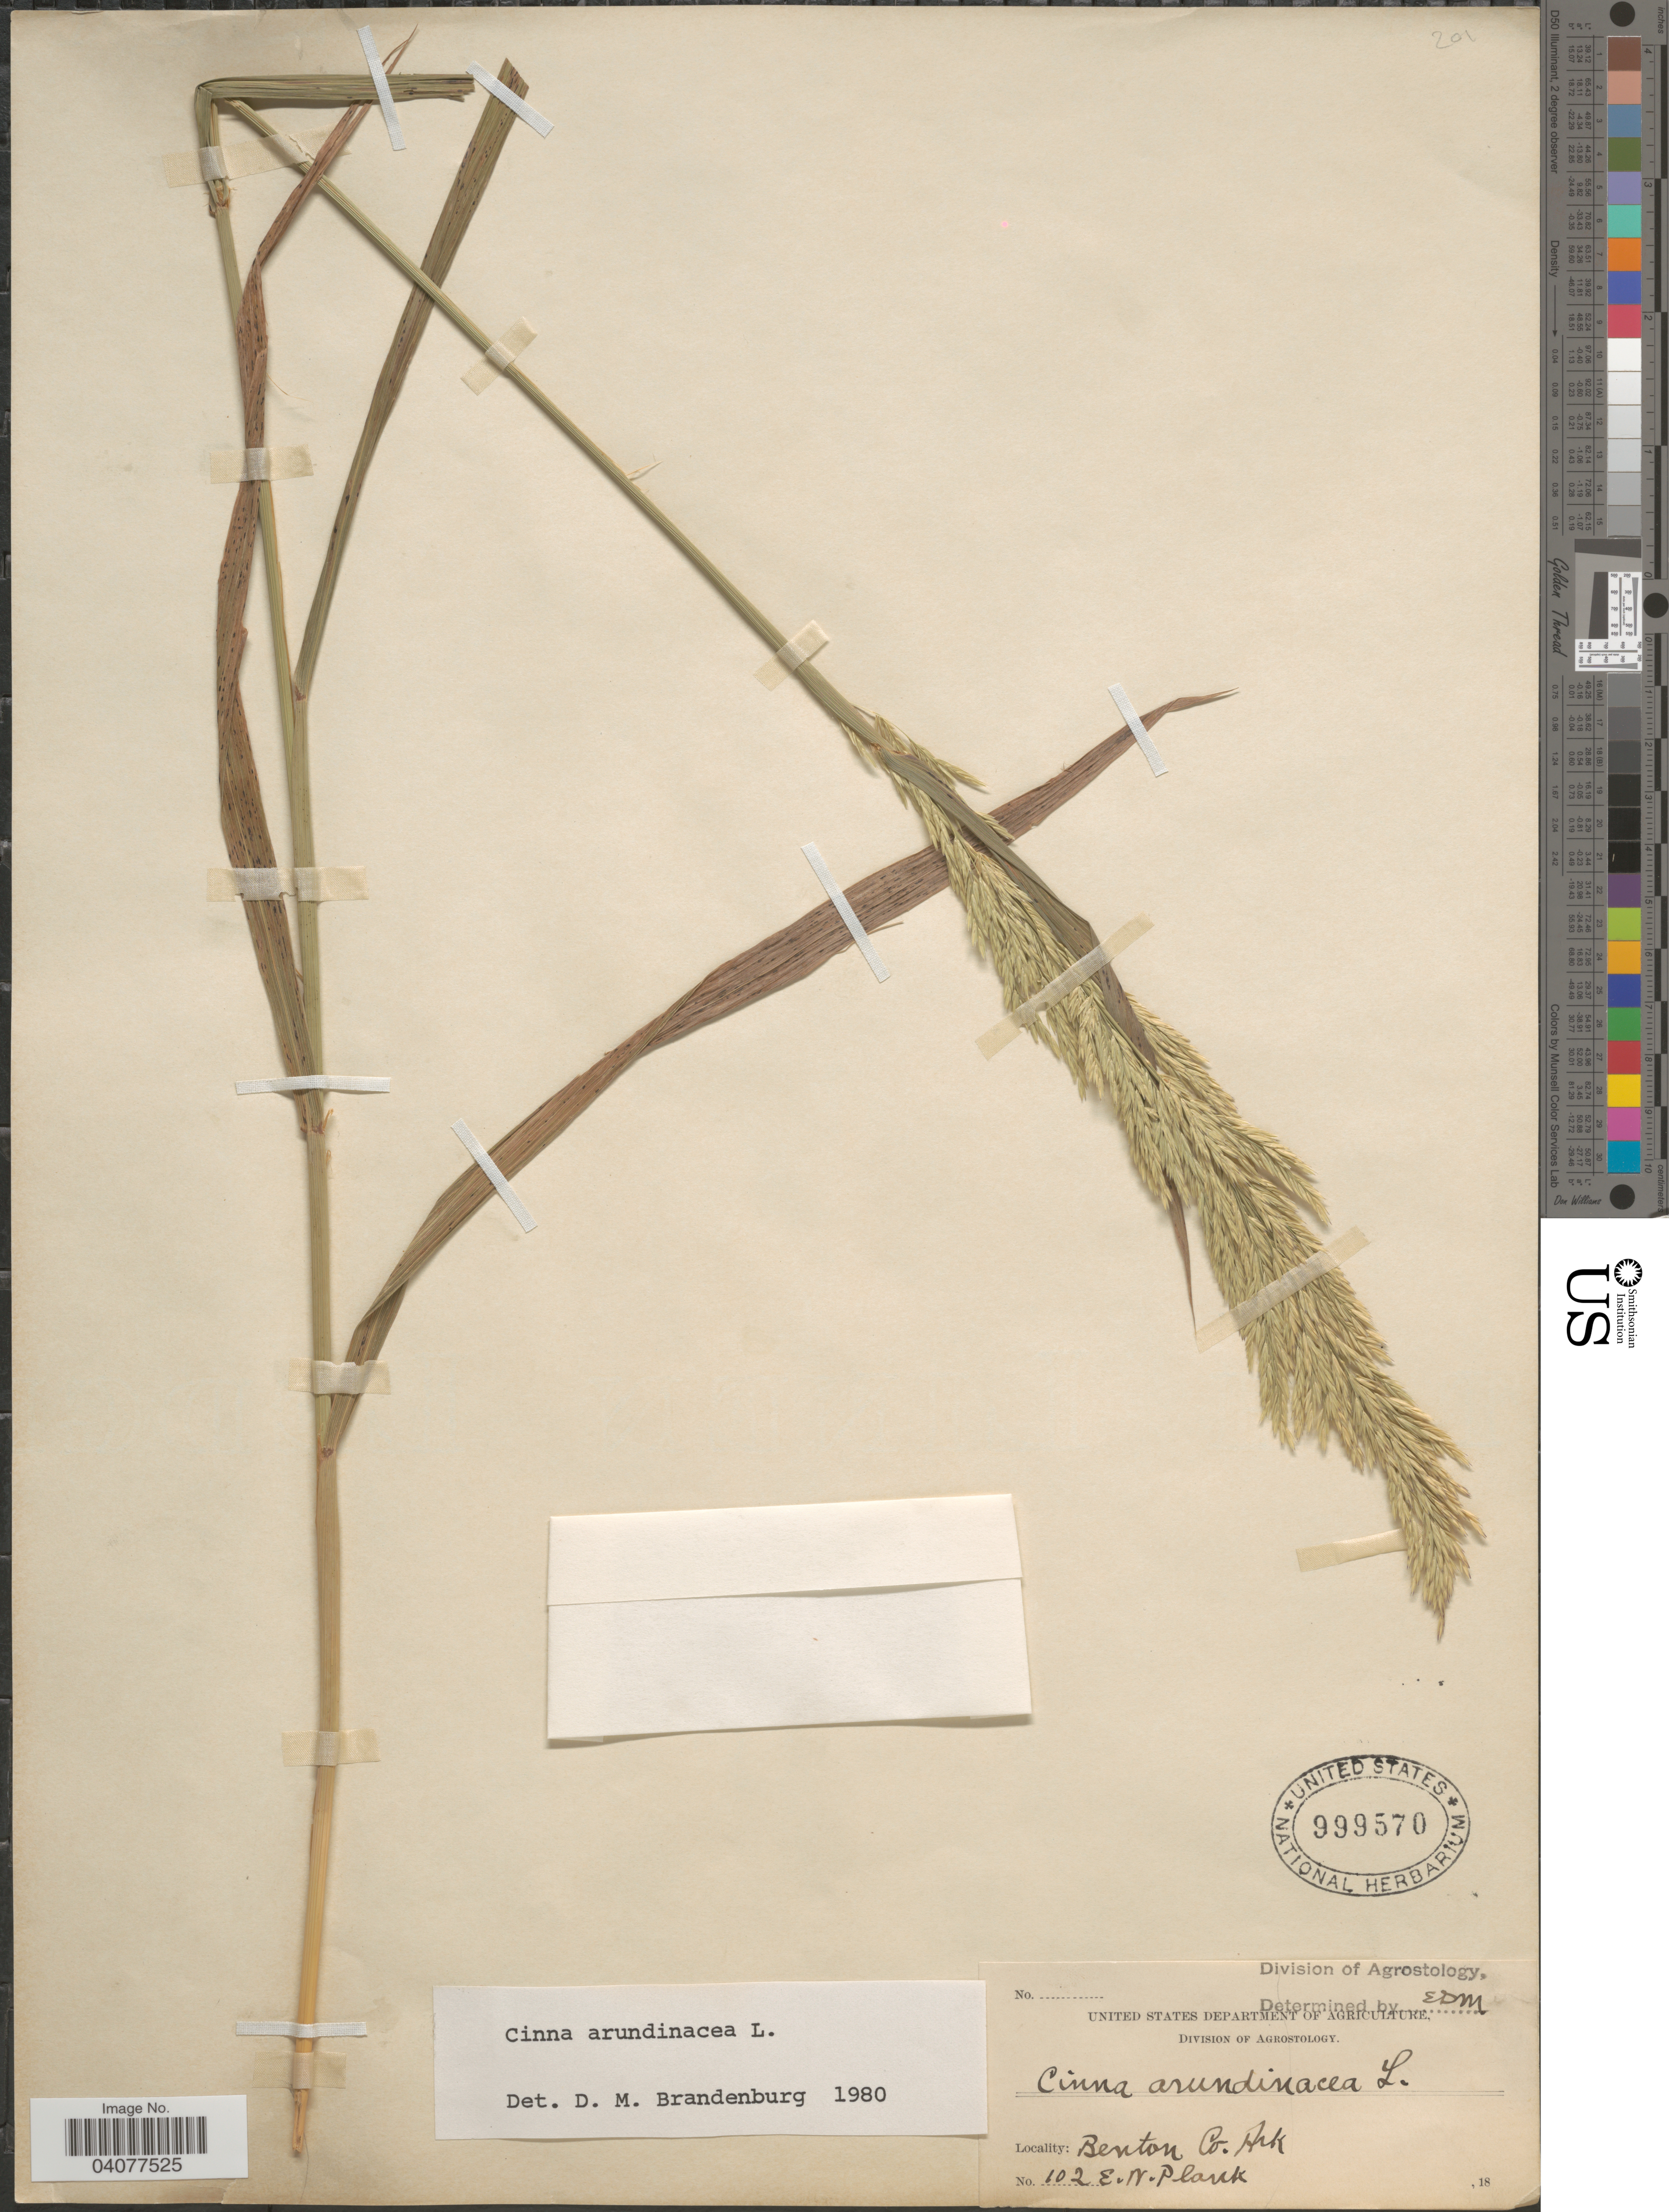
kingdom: Plantae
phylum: Tracheophyta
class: Liliopsida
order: Poales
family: Poaceae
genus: Cinna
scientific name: Cinna arundinacea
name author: L.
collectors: E. Plank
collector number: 102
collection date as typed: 18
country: United States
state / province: Arkansas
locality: Benton Co.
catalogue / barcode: US 999570